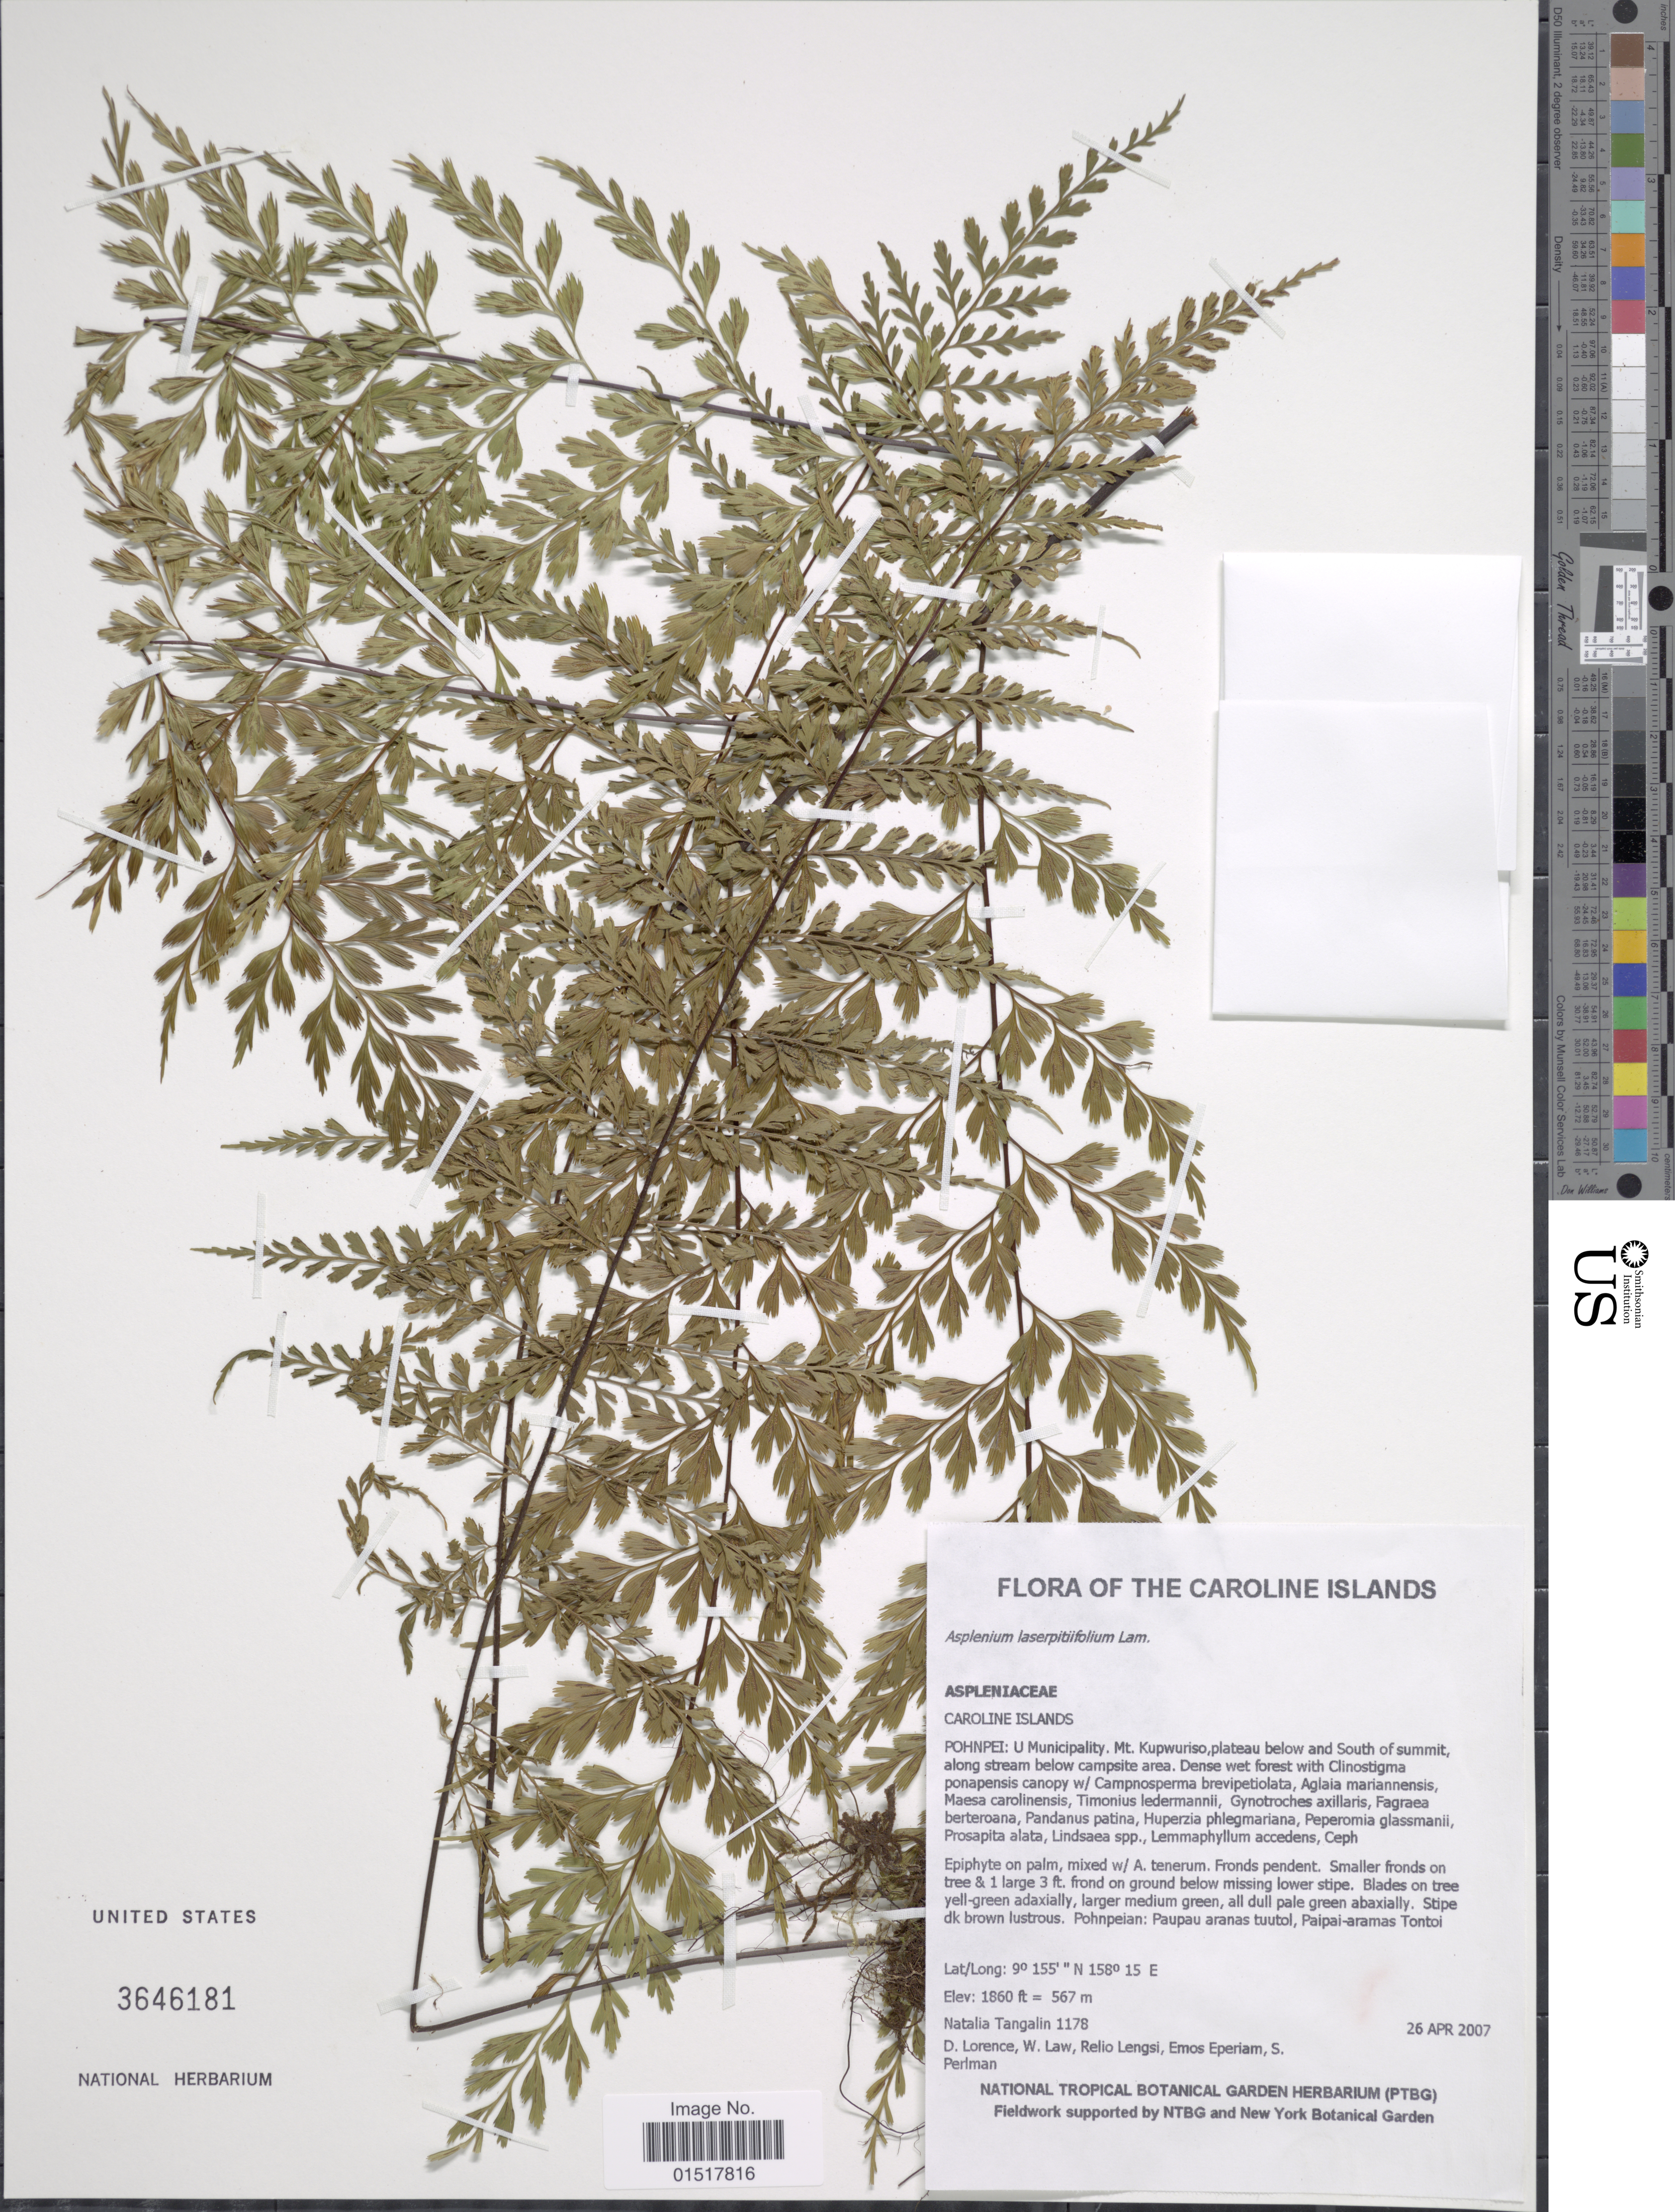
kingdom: Plantae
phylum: Tracheophyta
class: Polypodiopsida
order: Polypodiales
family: Aspleniaceae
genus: Asplenium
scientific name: Asplenium laserpitiifolium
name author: Lam.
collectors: N. Tangalin, D. Lorence, W. Law, R. Lengsi & et al.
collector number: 1178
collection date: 2007-04-26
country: Micronesia, Federated States of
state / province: Pohnpei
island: Pohnpei [Ponape]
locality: Caroline Islands. Pohnpei: U Municipality. Mt. Kupwuriso, plateau below and South of summit, along stream below campsite area.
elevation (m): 567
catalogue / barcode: US 3646181